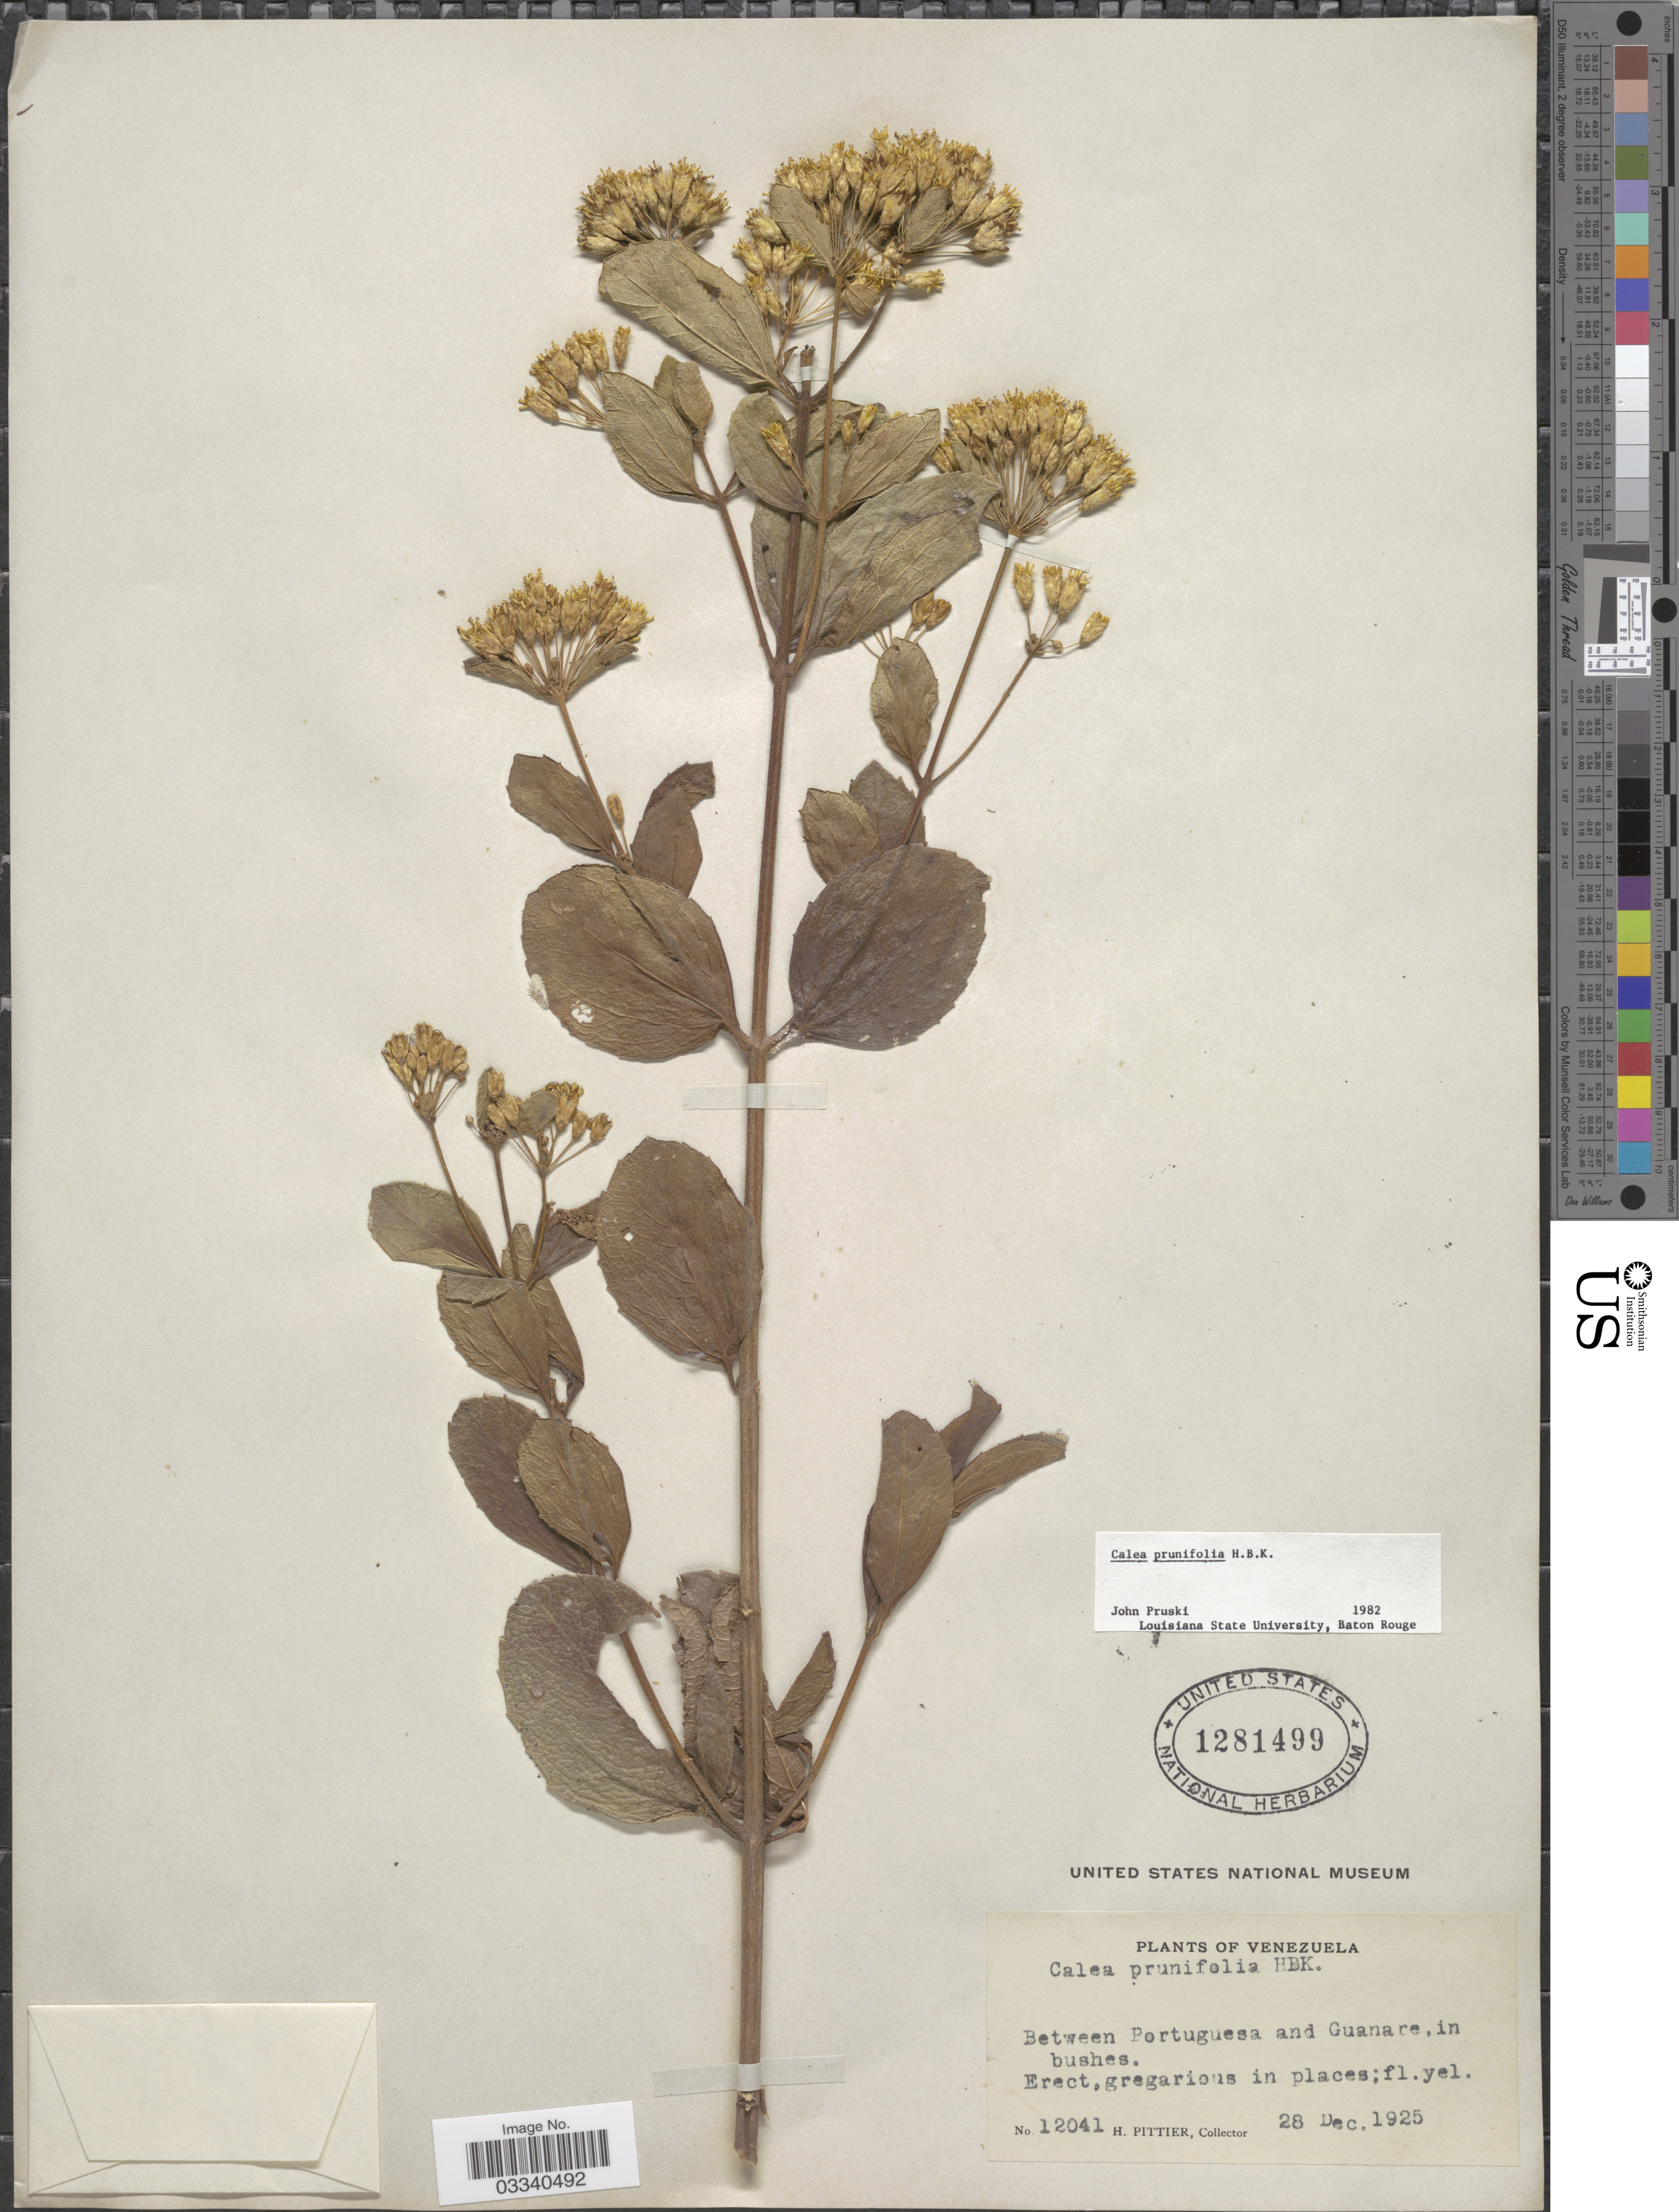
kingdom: Plantae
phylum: Tracheophyta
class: Magnoliopsida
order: Asterales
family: Asteraceae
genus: Calea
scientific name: Calea prunifolia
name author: Kunth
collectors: H. F. Pittier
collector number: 12041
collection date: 1925-12-28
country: Venezuela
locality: Between Portuguesa and Guanare, in bushes.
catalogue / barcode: US 1281499